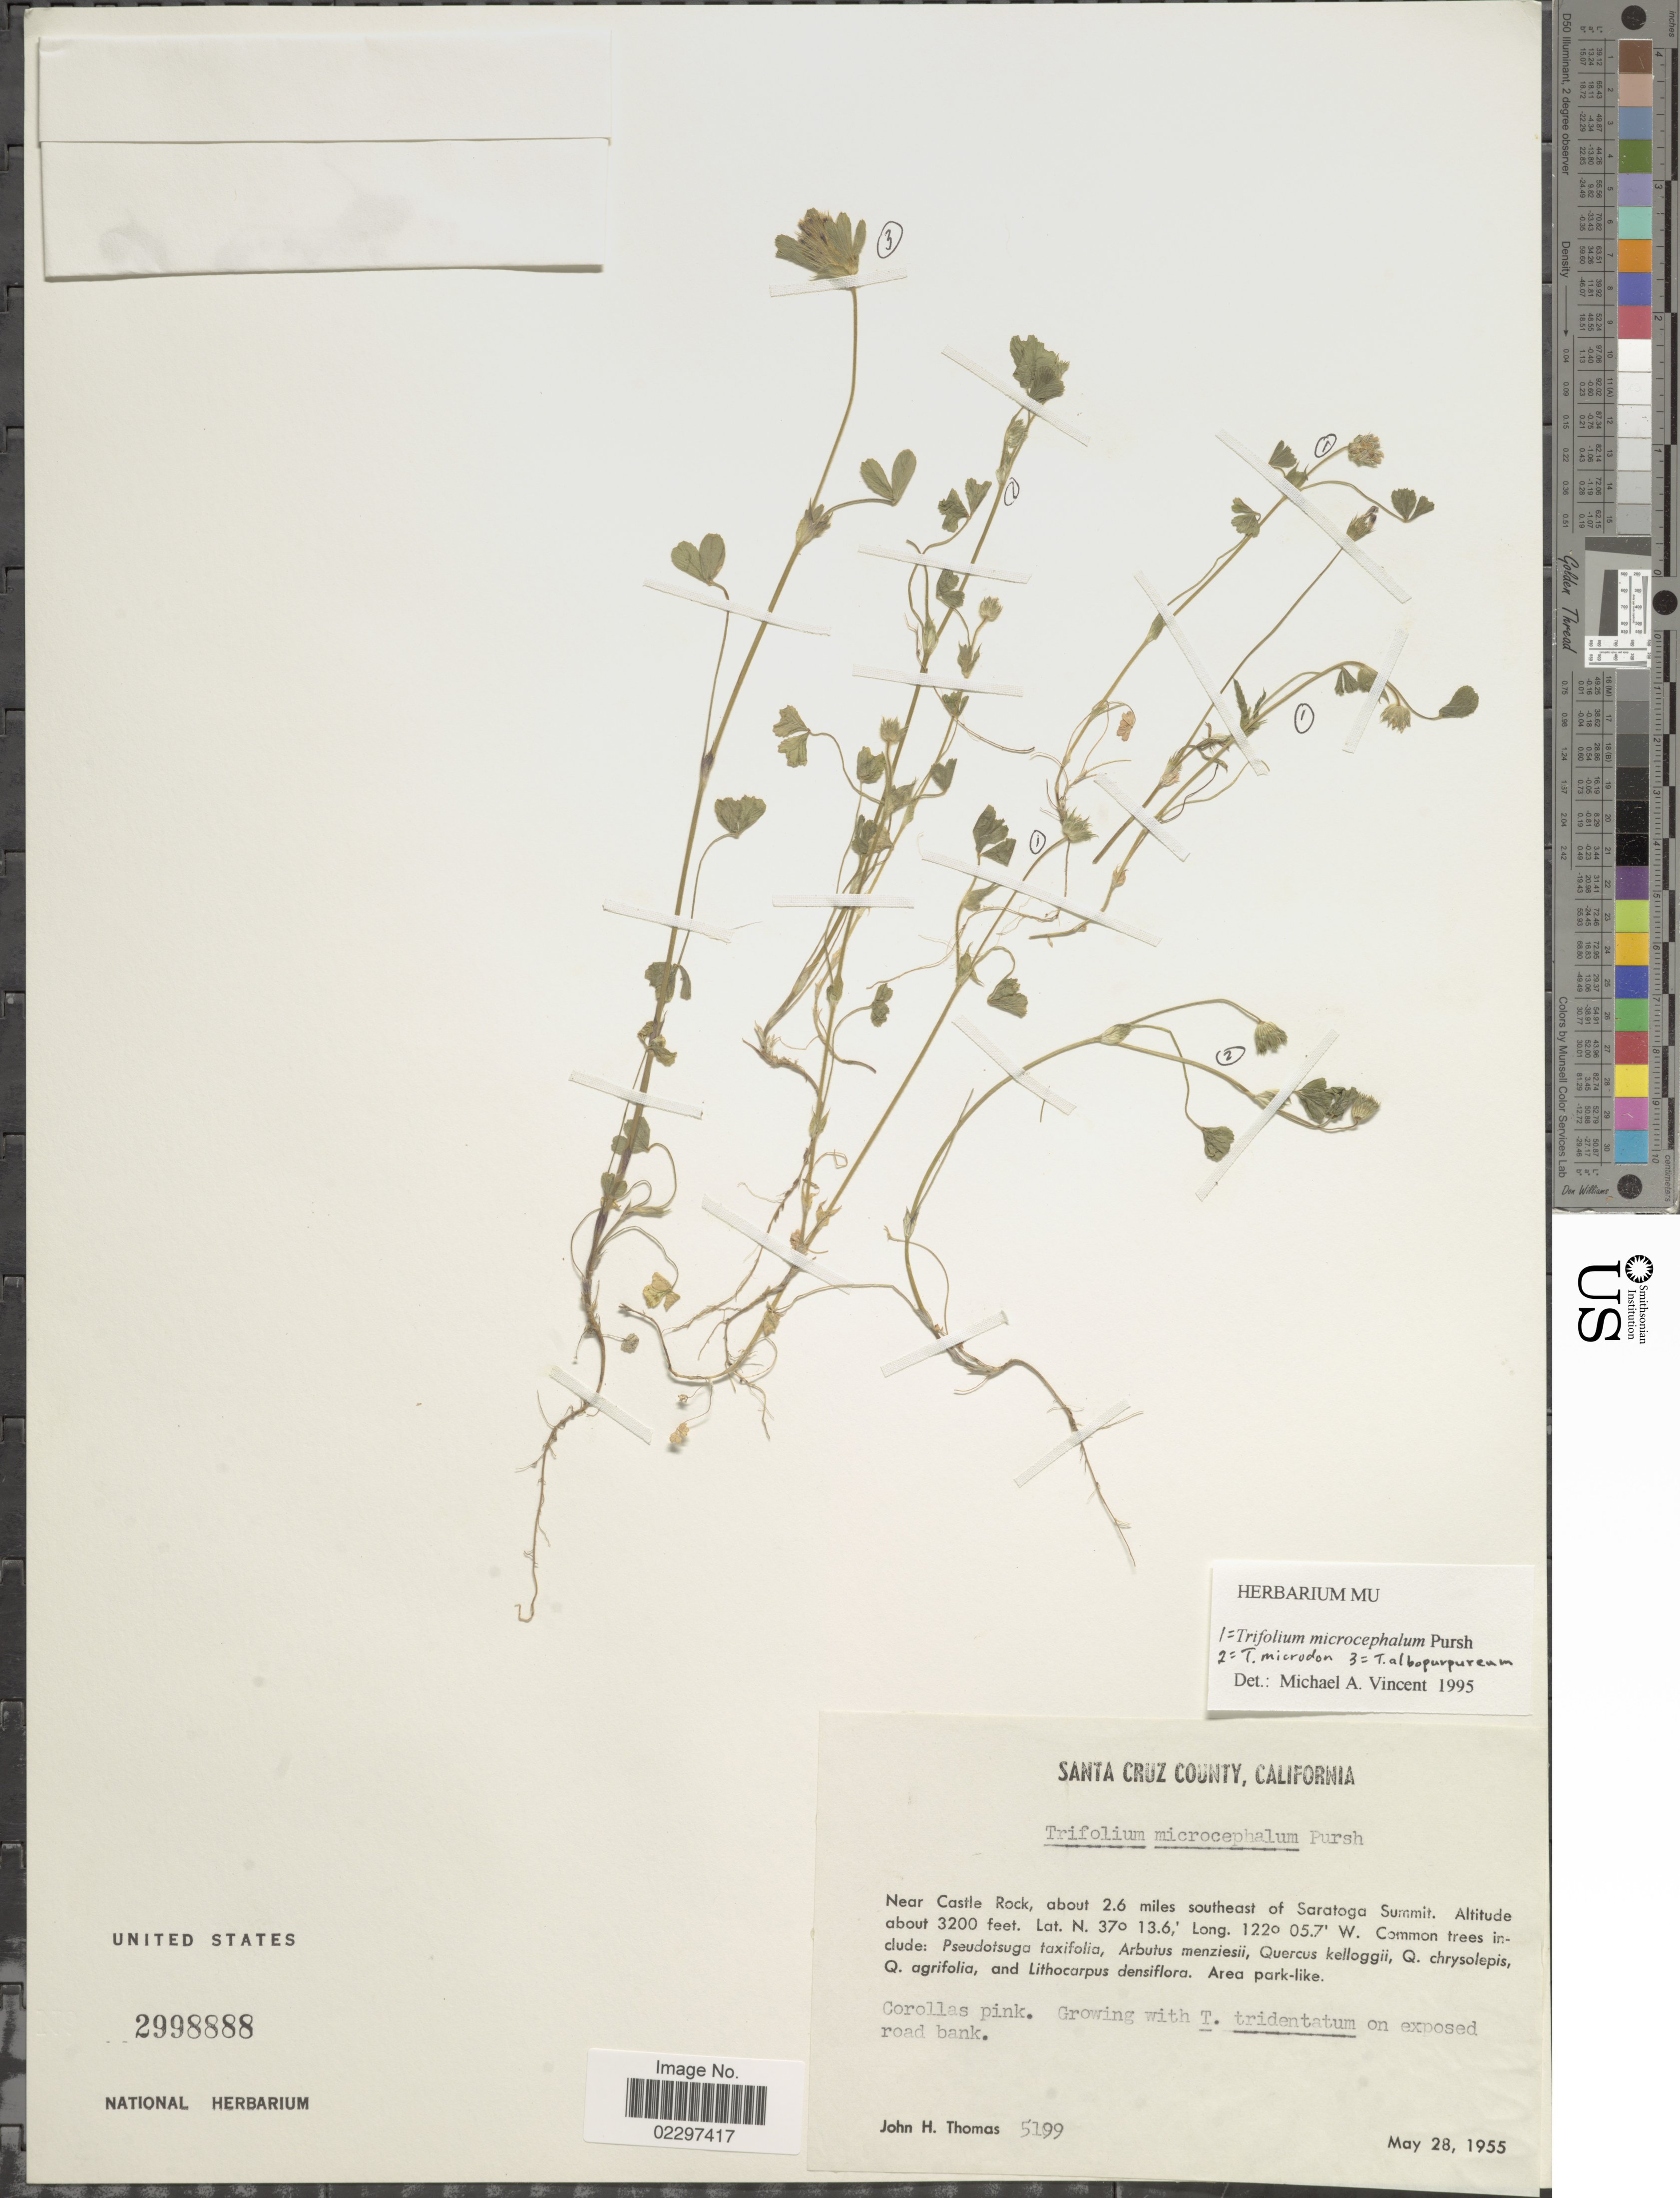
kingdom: Plantae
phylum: Tracheophyta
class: Magnoliopsida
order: Fabales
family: Fabaceae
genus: Trifolium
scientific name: Trifolium microcephalum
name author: Pursh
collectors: J. H. Thomas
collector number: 5199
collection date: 1955-05-28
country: United States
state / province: California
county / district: Santa Cruz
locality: Santa Cruz County. Near Castle Rock, about 2.6 miles southeast of Saratoga Summit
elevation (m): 975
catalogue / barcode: US 2998888